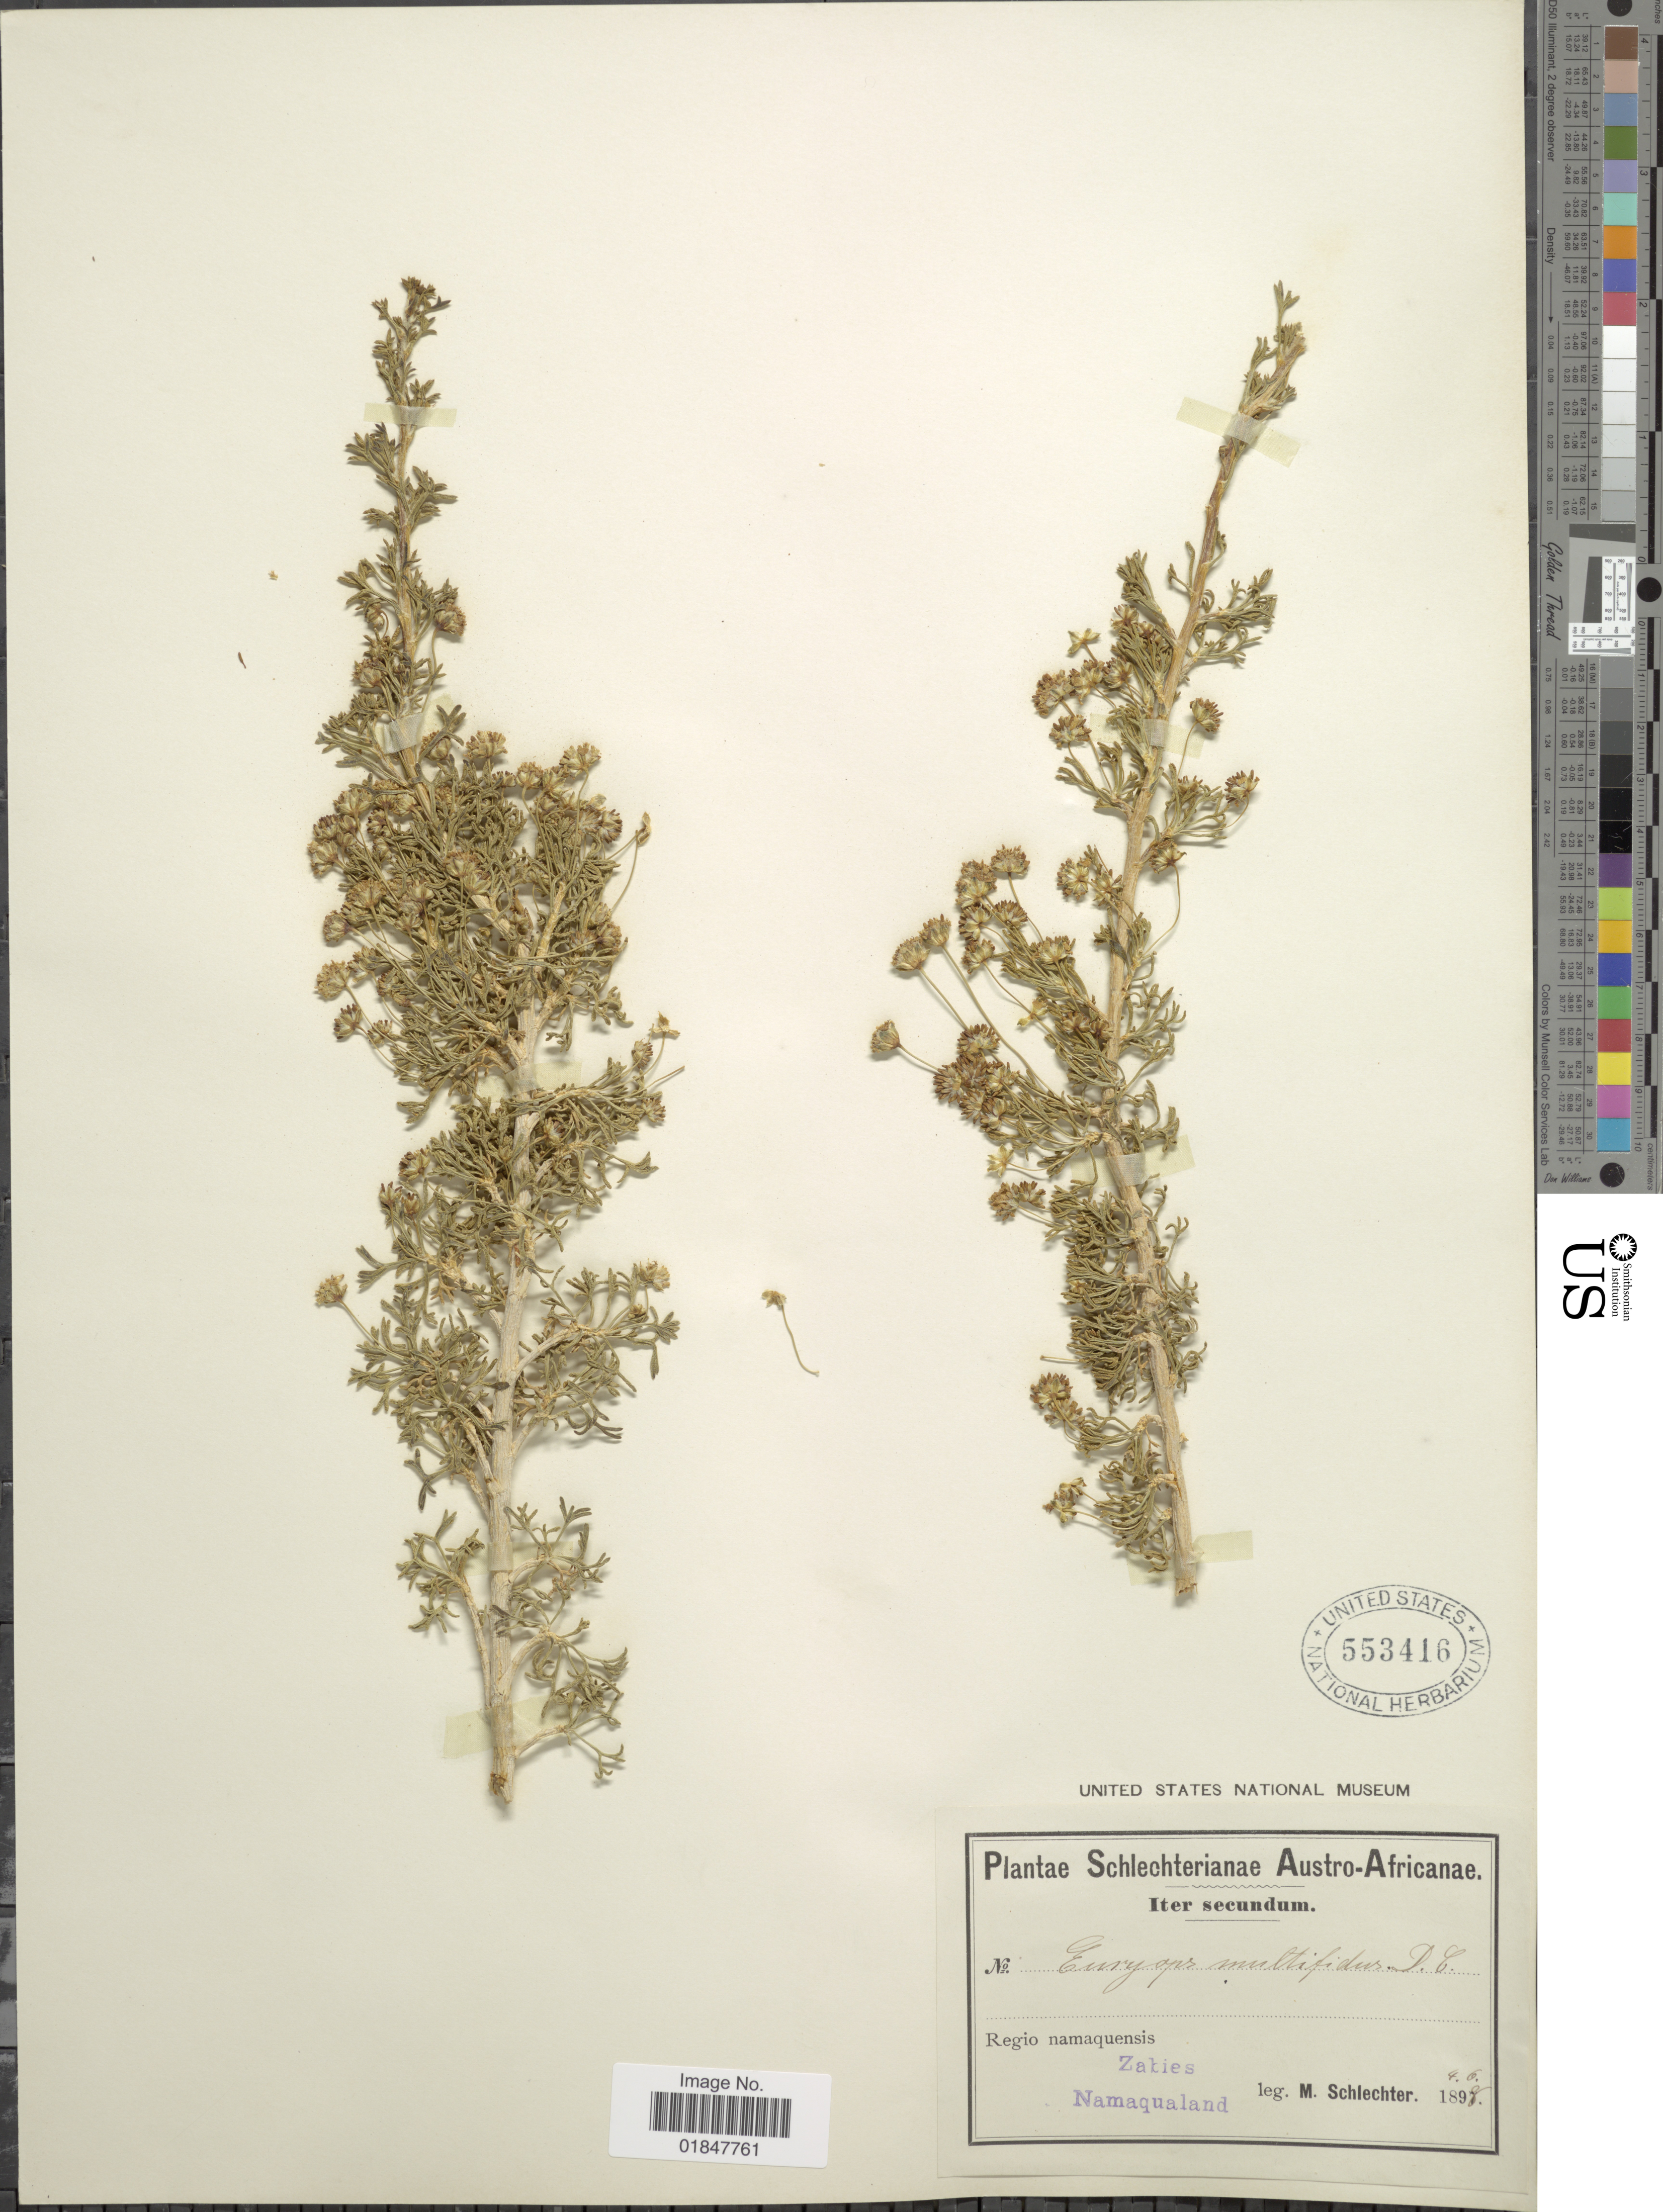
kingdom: Plantae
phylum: Tracheophyta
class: Magnoliopsida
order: Asterales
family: Asteraceae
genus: Euryops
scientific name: Euryops multifidus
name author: (Thunb.) DC.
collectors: M. Schlechter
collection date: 1898-06-04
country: South Africa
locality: Schlechterianae Austro-Africanae, Regio Namaquensis,Zakies, Namaqualand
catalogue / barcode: US 553416